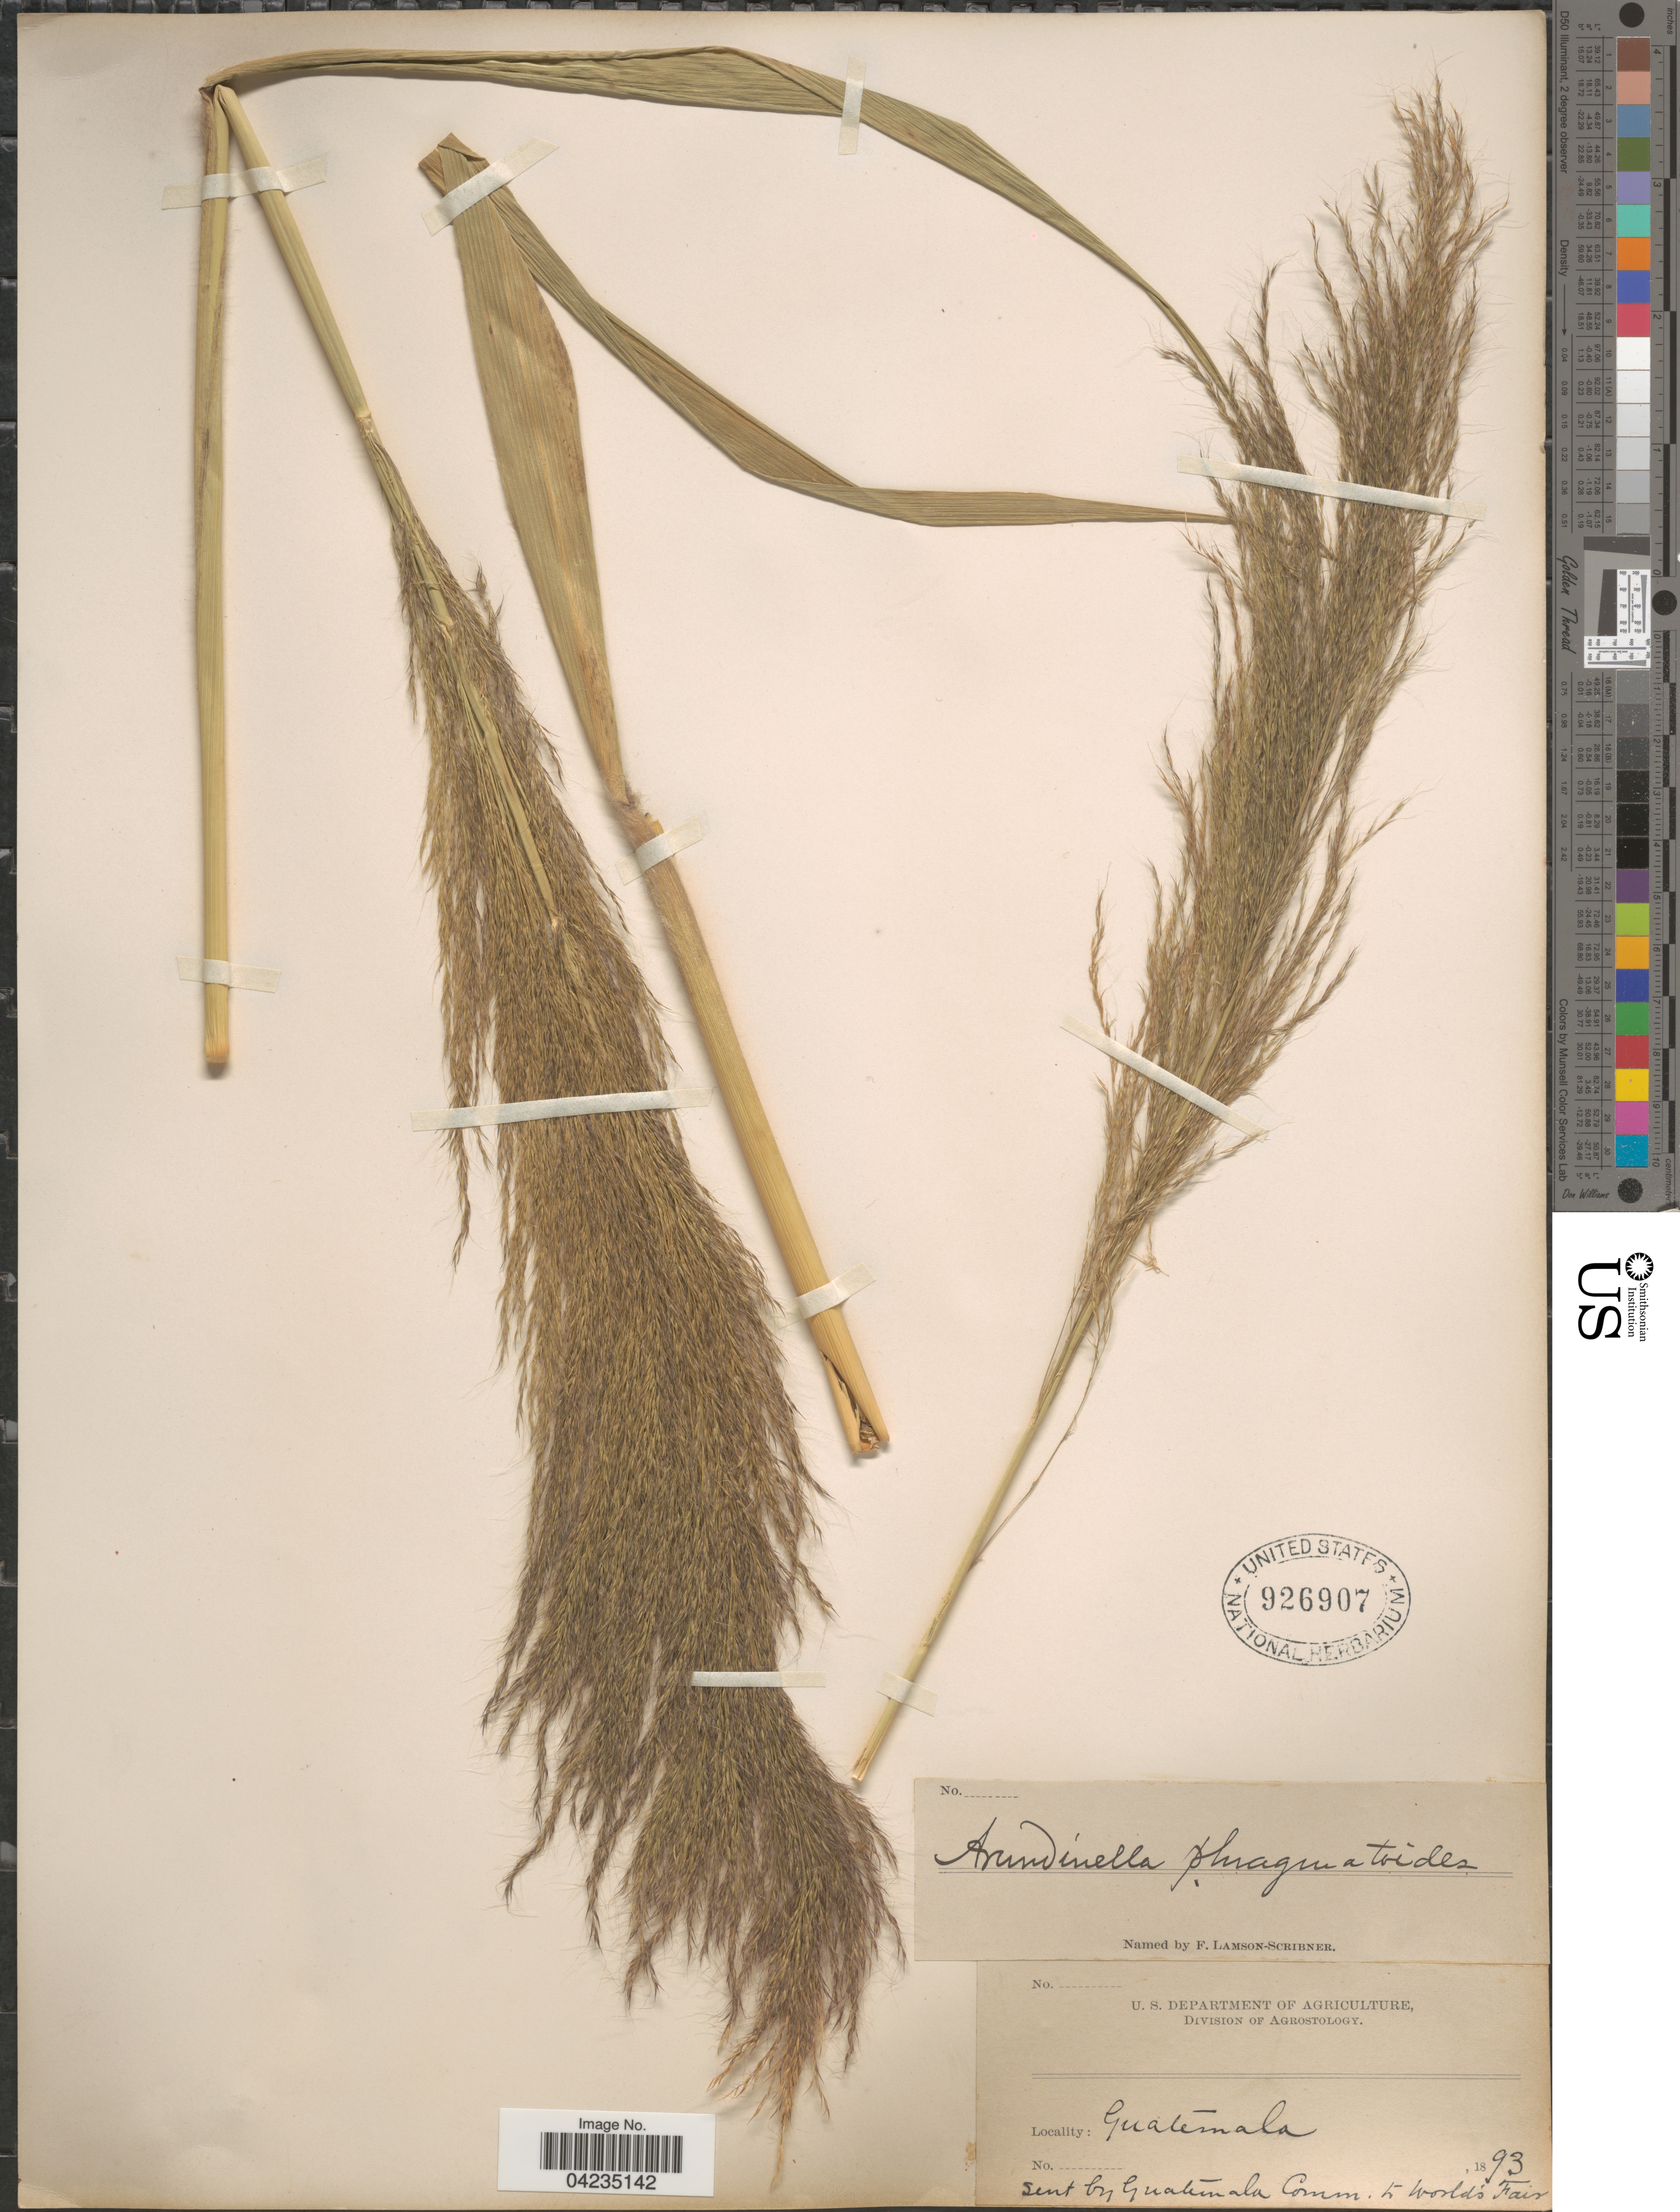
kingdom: Plantae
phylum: Tracheophyta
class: Liliopsida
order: Poales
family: Poaceae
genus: Arundinella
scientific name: Arundinella deppeana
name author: Nees ex Steud.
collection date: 1893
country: Guatemala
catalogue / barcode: US 926907